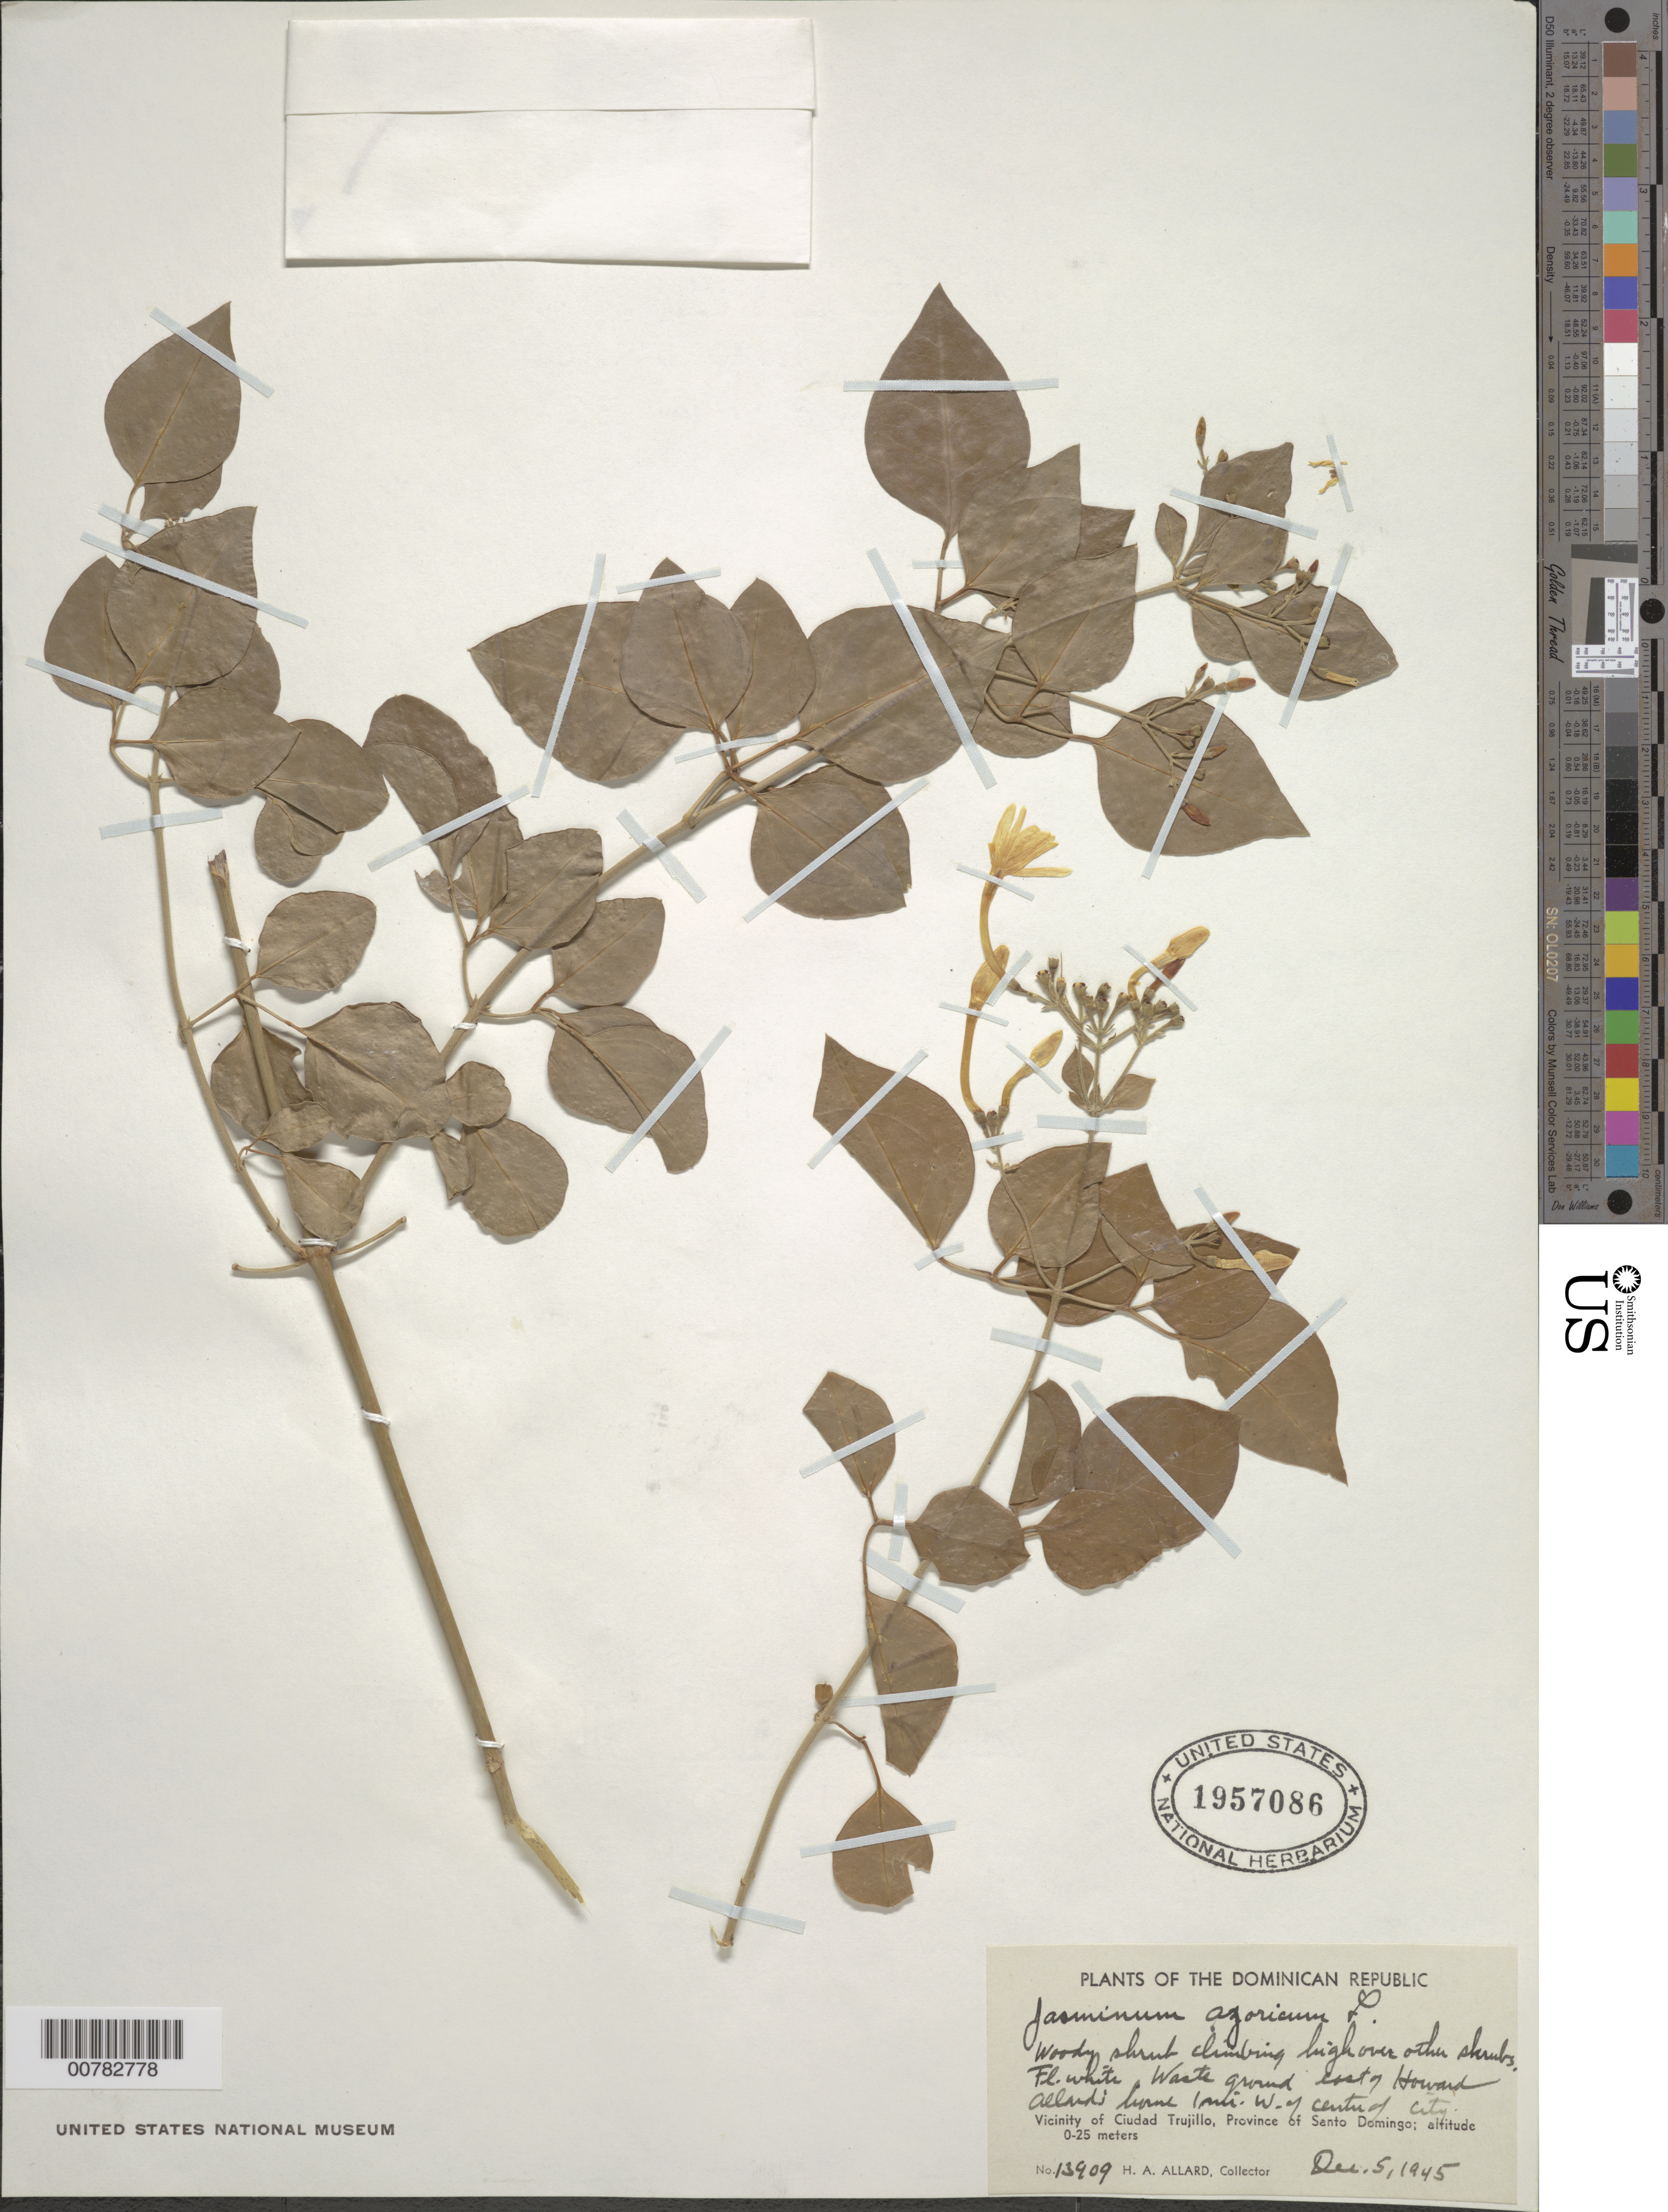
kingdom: Plantae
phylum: Tracheophyta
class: Magnoliopsida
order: Lamiales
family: Oleaceae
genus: Jasminum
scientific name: Jasminum fluminense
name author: Vell.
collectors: H. A. Allard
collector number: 13909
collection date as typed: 05 Dec 1945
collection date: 1945-12-05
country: Dominican Republic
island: Hispaniola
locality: Province of Santo Domingo, vicinity of Ciudad Trujillo, east of Howard Allard's home 1 mile W of center of city.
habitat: Waste ground.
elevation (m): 0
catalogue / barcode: US 1957086